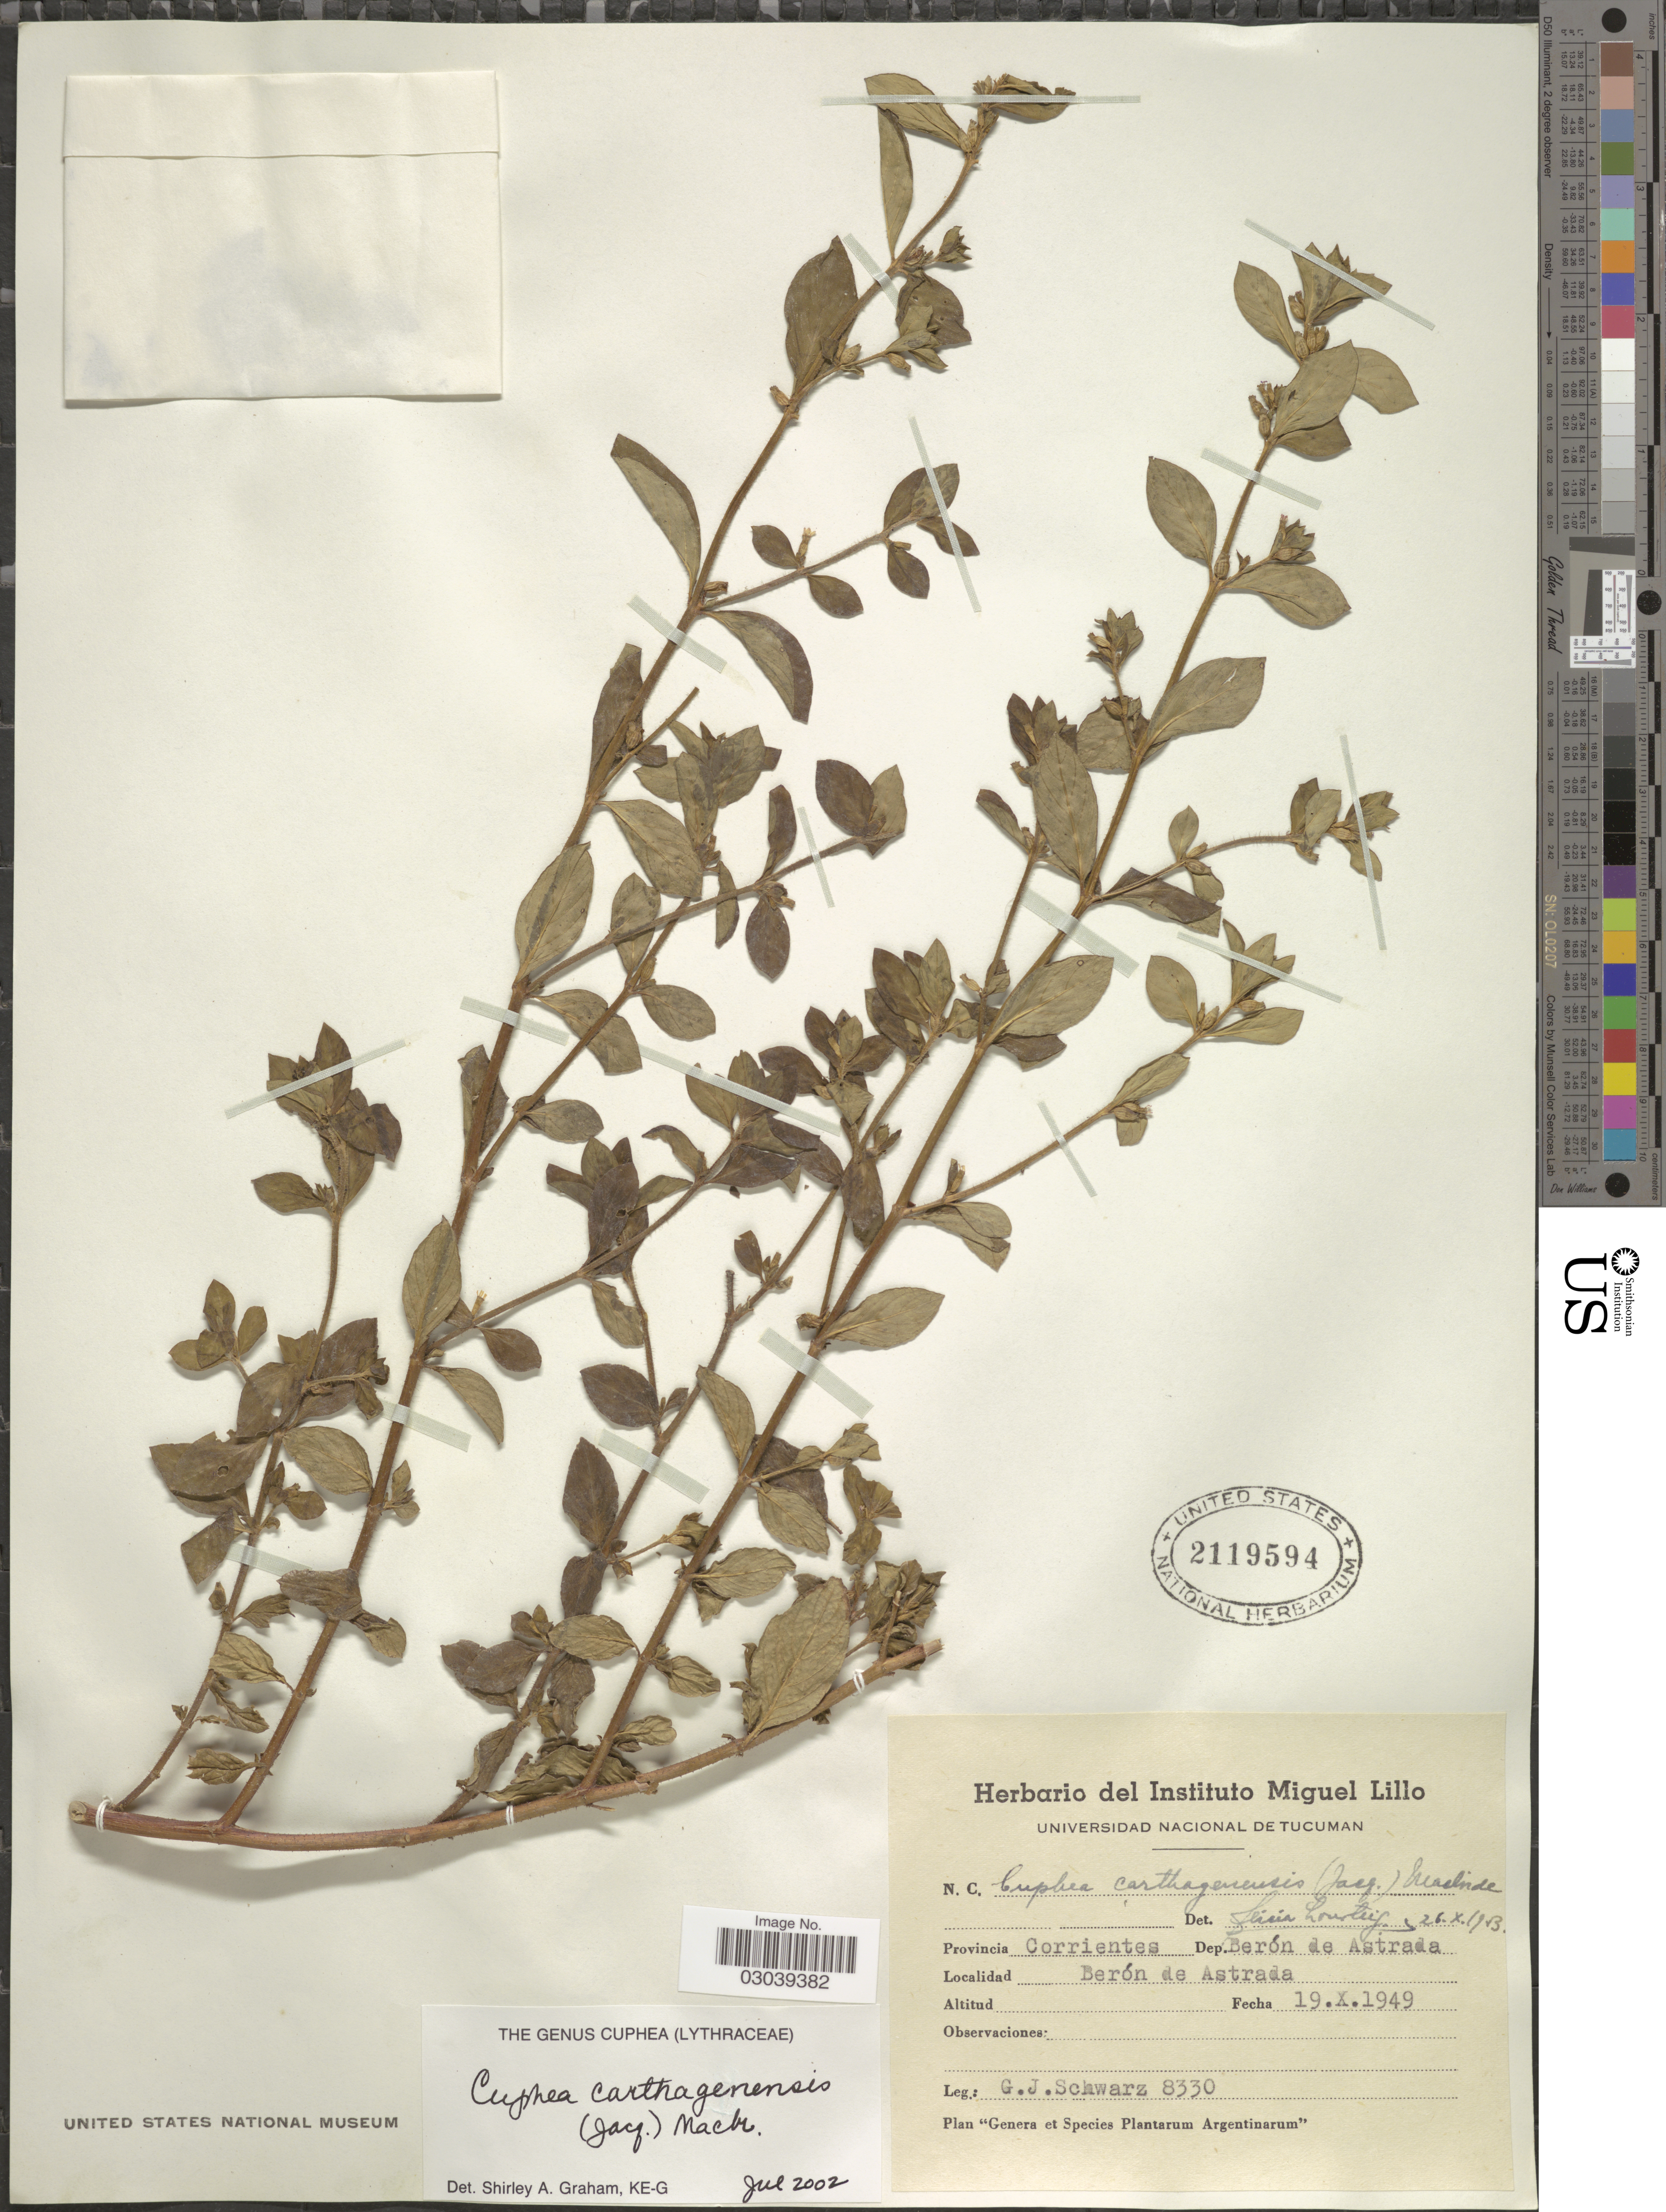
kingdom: Plantae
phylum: Tracheophyta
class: Magnoliopsida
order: Myrtales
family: Lythraceae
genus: Cuphea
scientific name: Cuphea carthagenensis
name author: (Jacq.) J.F. Macbr.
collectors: G. J. Schwarz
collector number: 8330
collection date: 1949-10-19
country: Argentina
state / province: Corrientes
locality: Dep. Berón de Astrada. Berón de Astrada.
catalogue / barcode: US 2119594